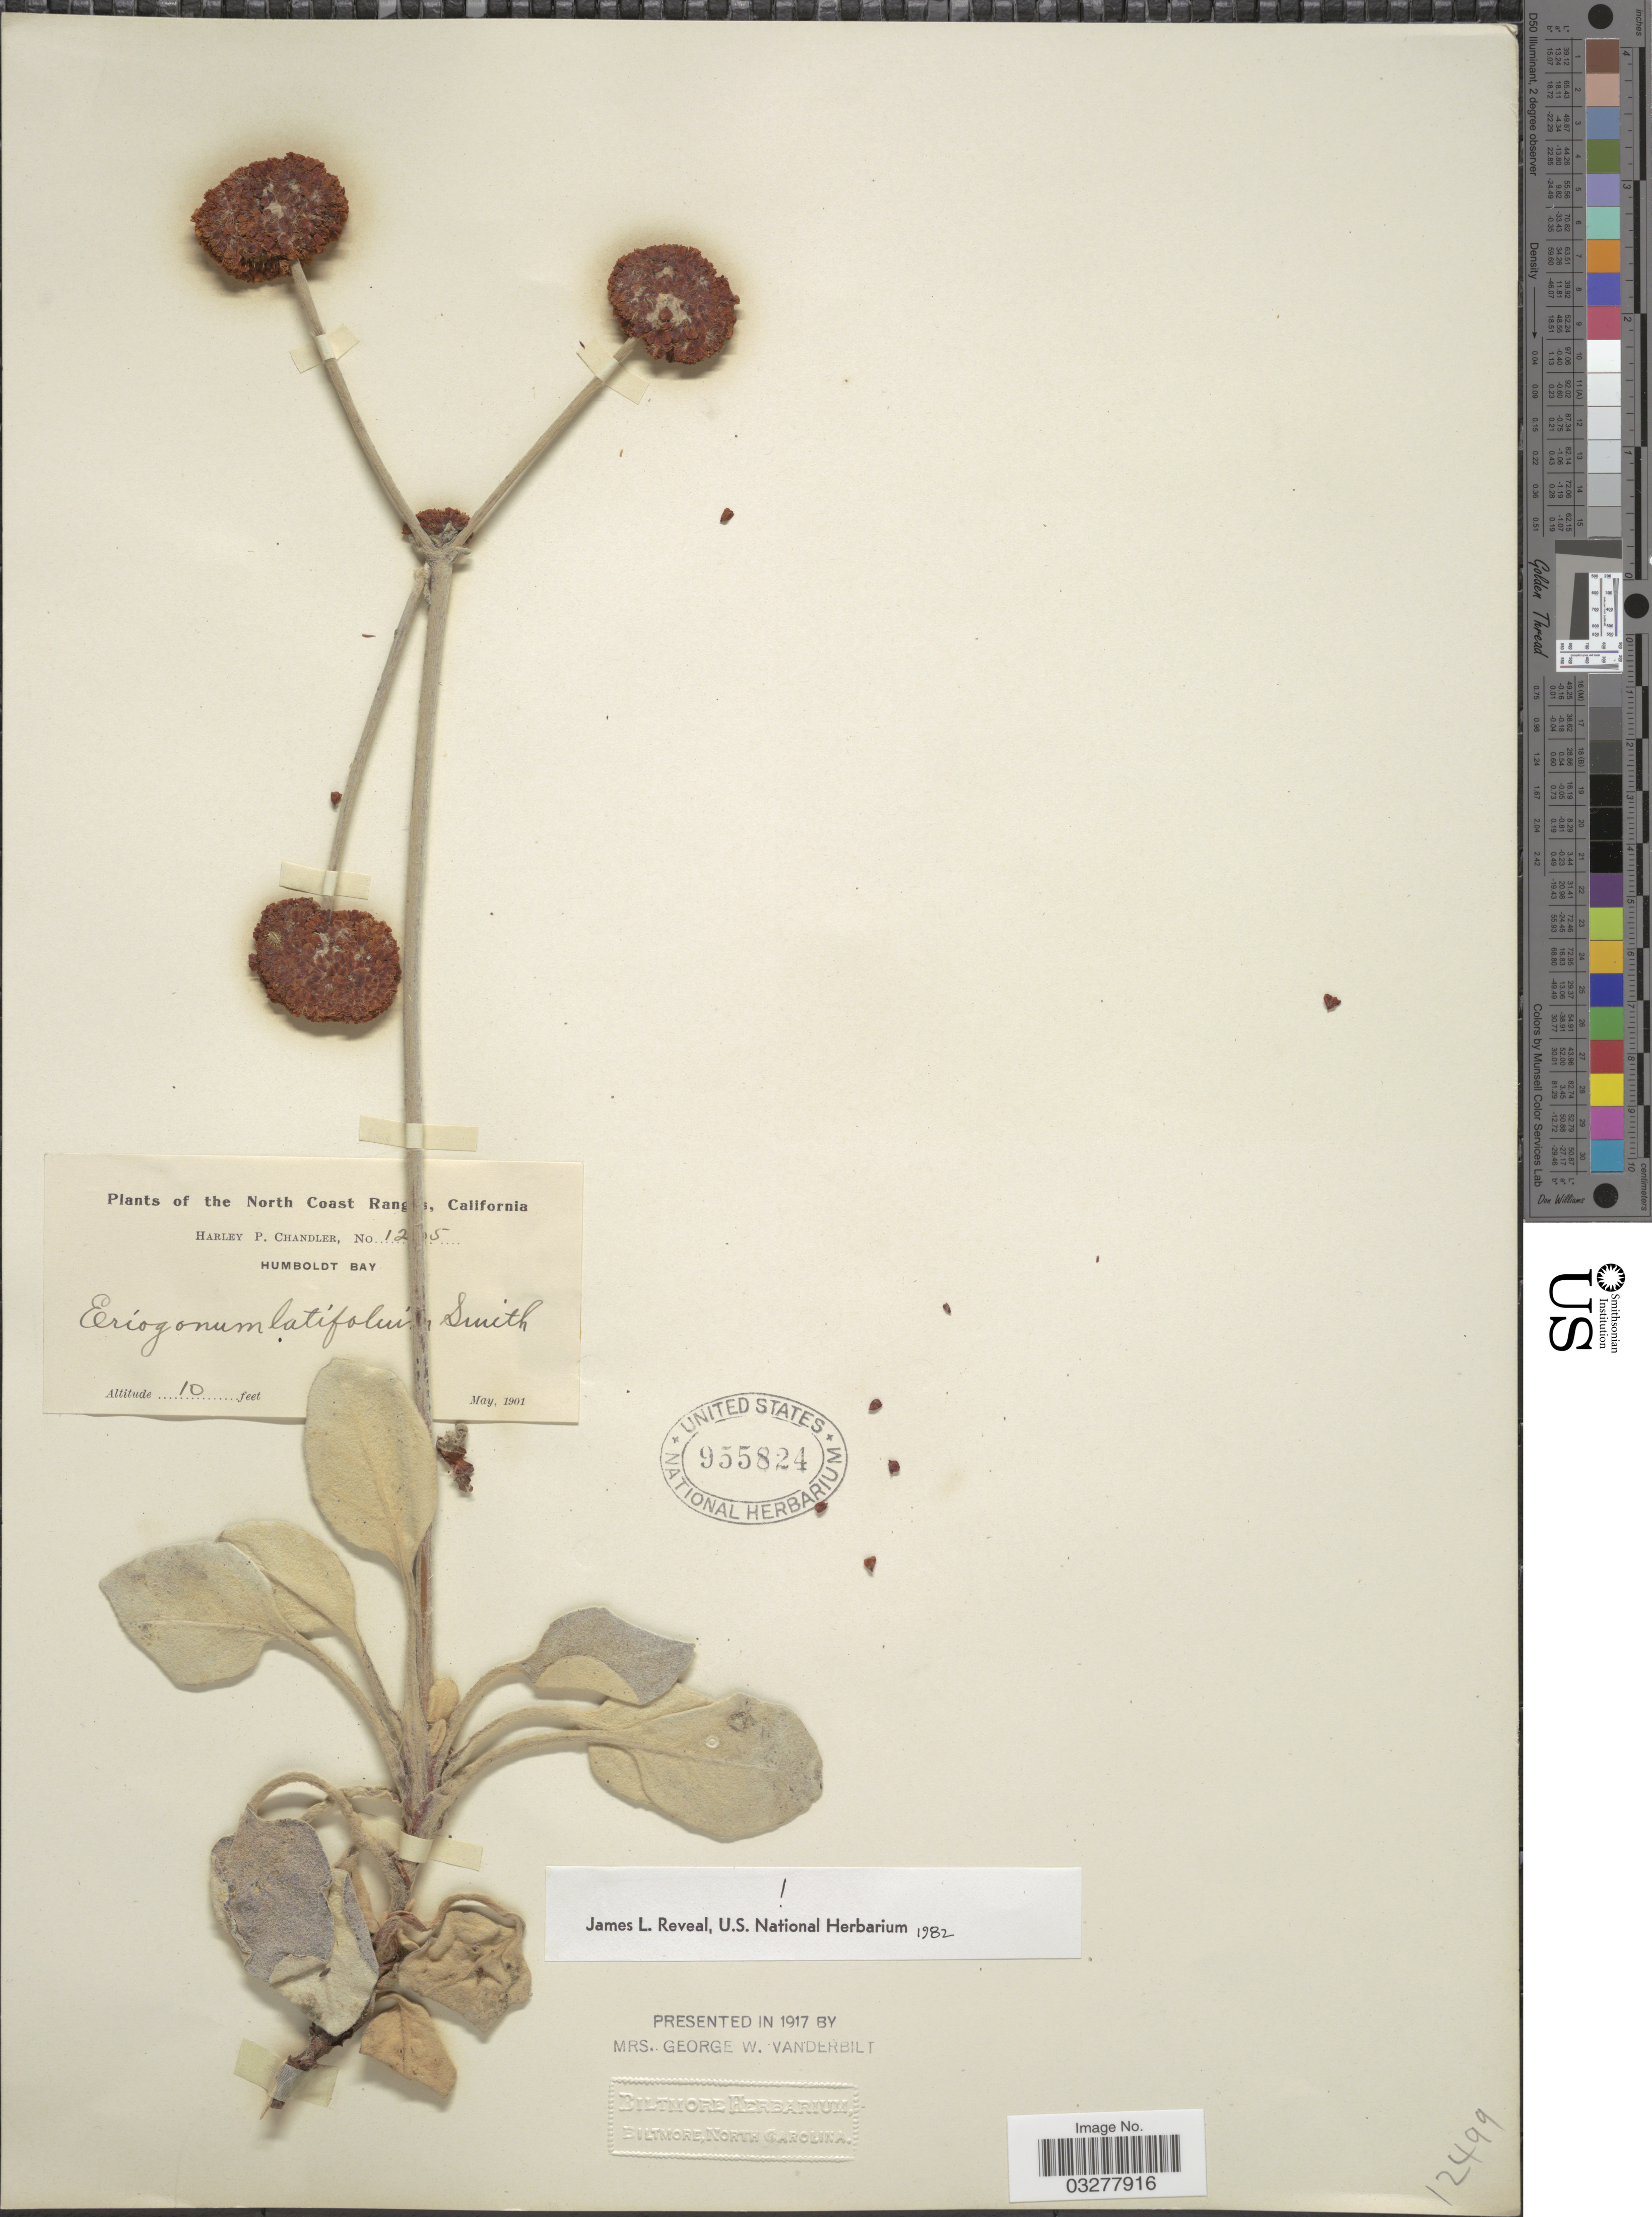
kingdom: Plantae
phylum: Tracheophyta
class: Magnoliopsida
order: Caryophyllales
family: Polygonaceae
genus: Eriogonum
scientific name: Eriogonum latifolium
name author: Sm.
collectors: H. Chandler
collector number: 12!5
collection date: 1901-05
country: United States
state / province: California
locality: North Coast Ranges, Humboldt Bay.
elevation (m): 3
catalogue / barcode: US 955824